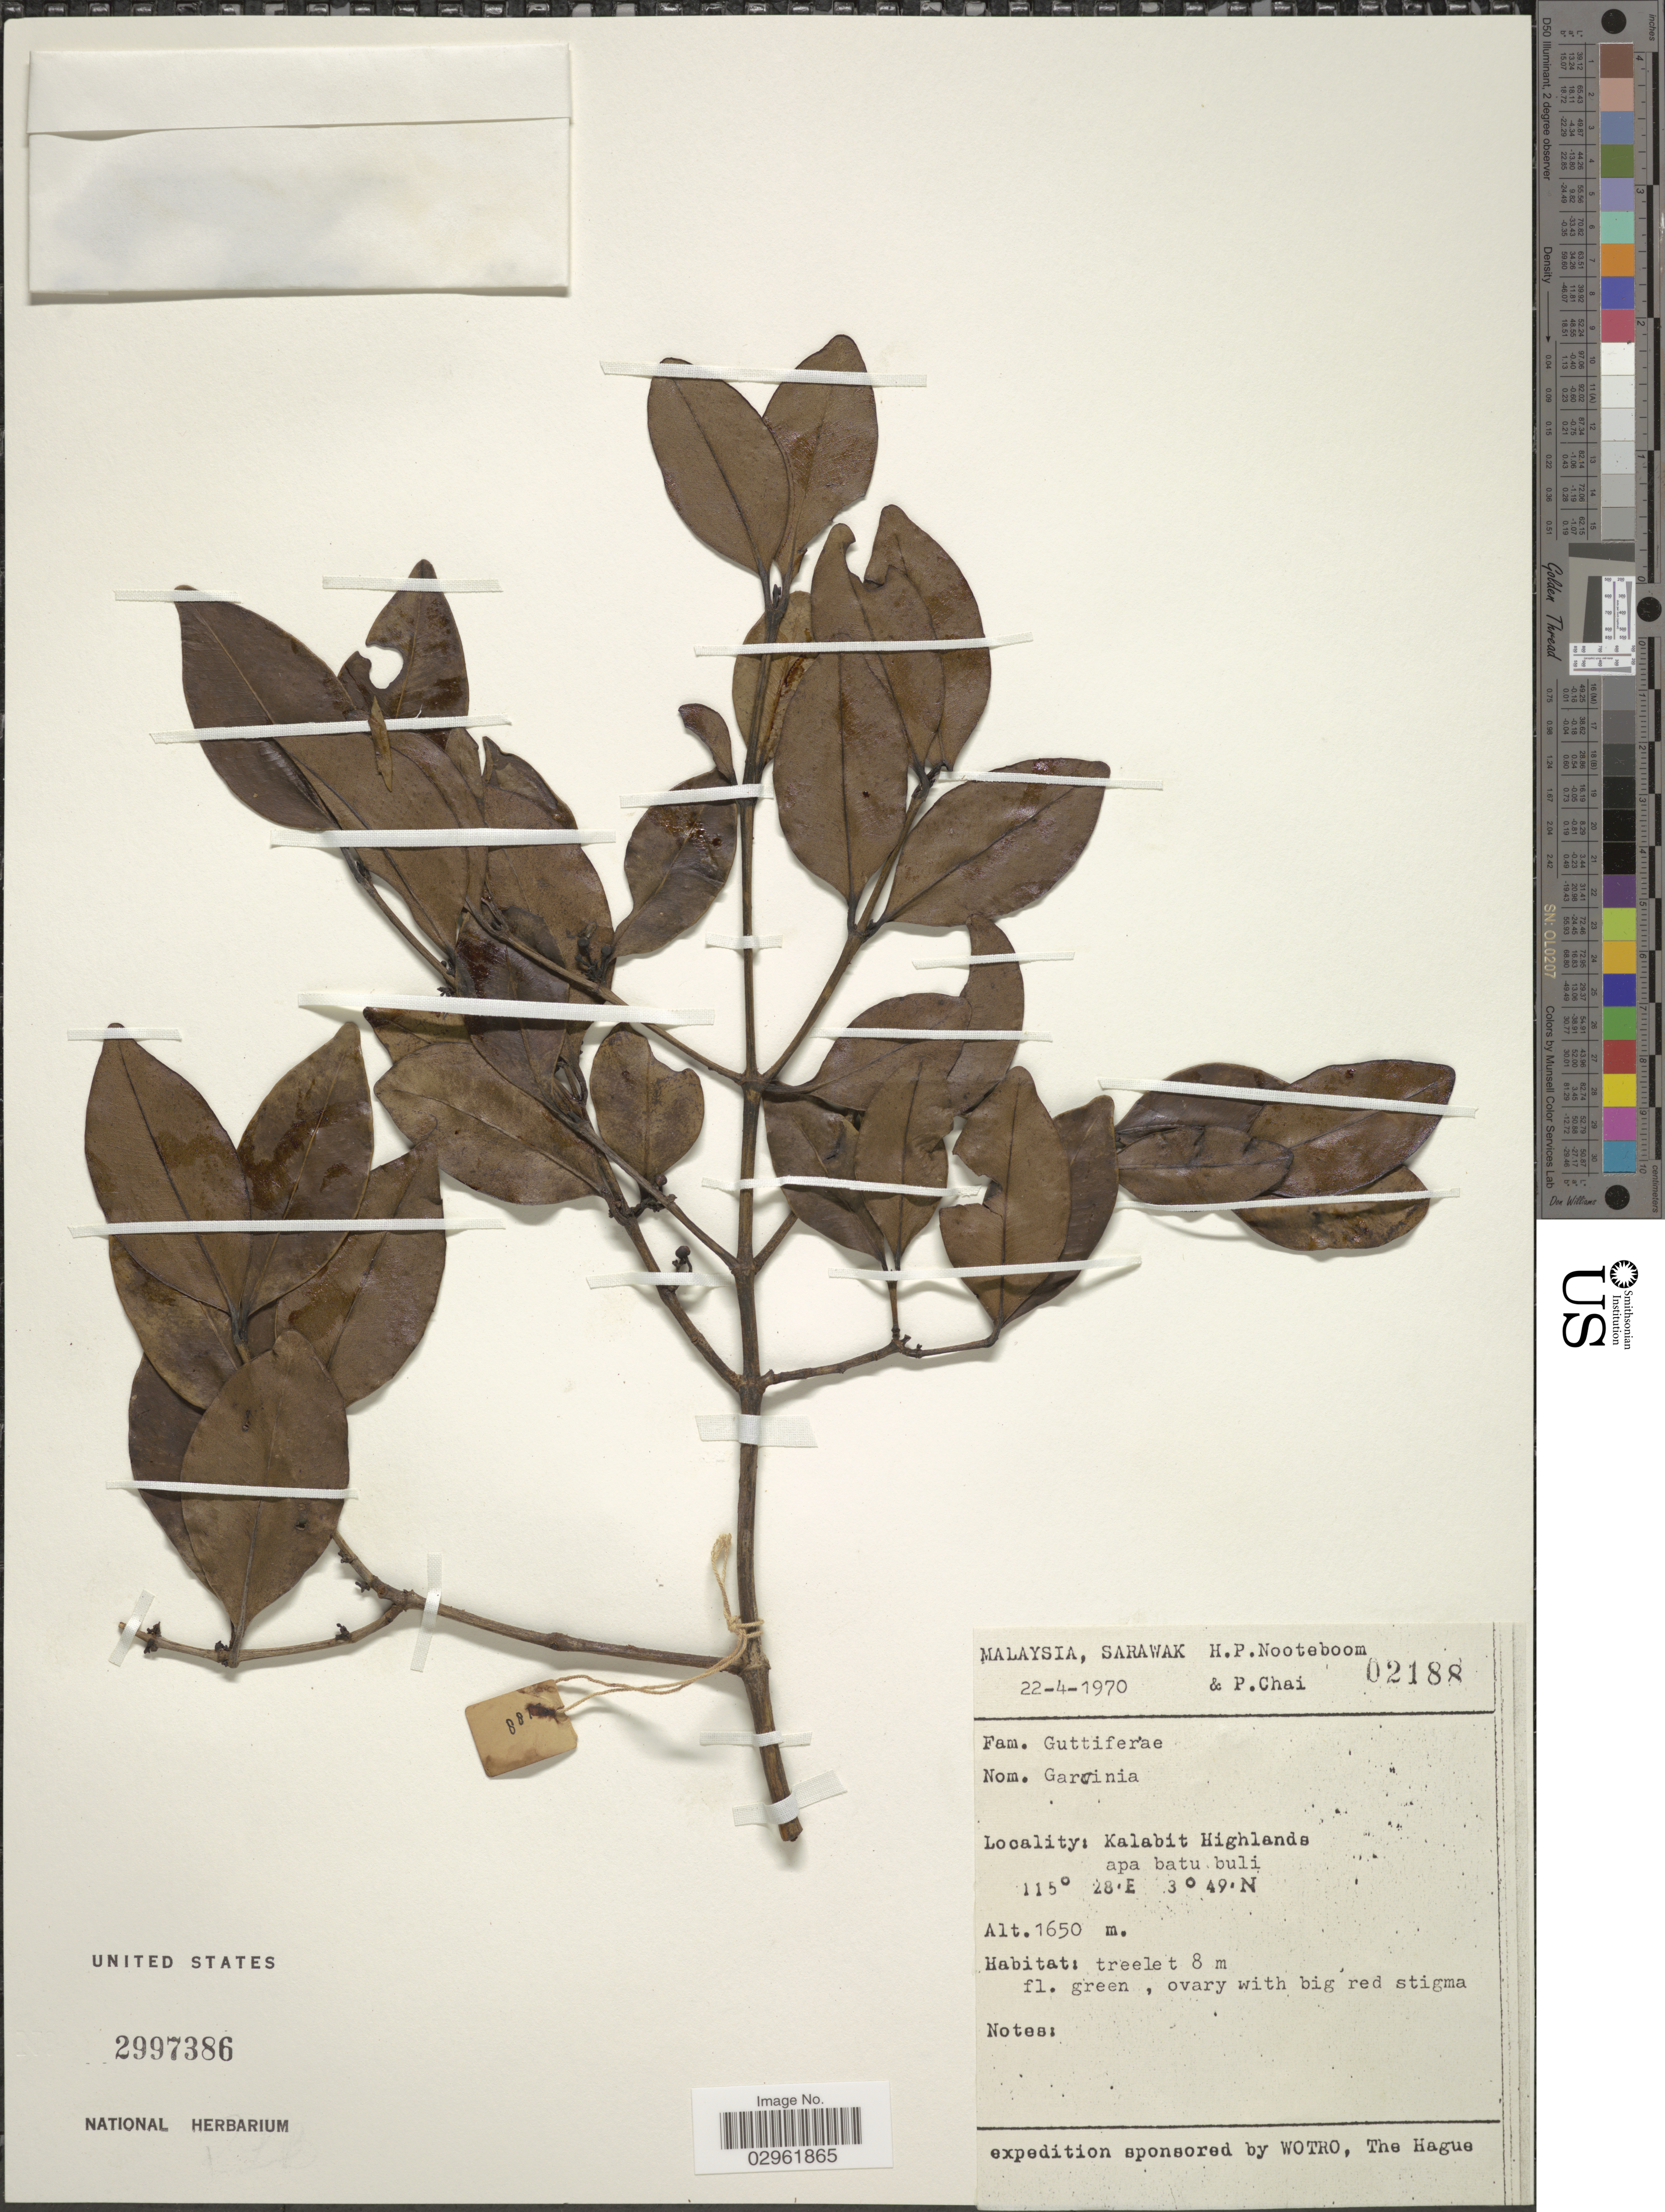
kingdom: Plantae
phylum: Tracheophyta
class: Magnoliopsida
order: Malpighiales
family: Clusiaceae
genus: Garcinia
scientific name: Garcinia sp.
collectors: H. P. Nooteboom & P. Chai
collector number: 02188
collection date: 1970-04-22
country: Malaysia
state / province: Sarawak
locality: Kalabit Highlands, apa batu buli.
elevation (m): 1650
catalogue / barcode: US 2997386